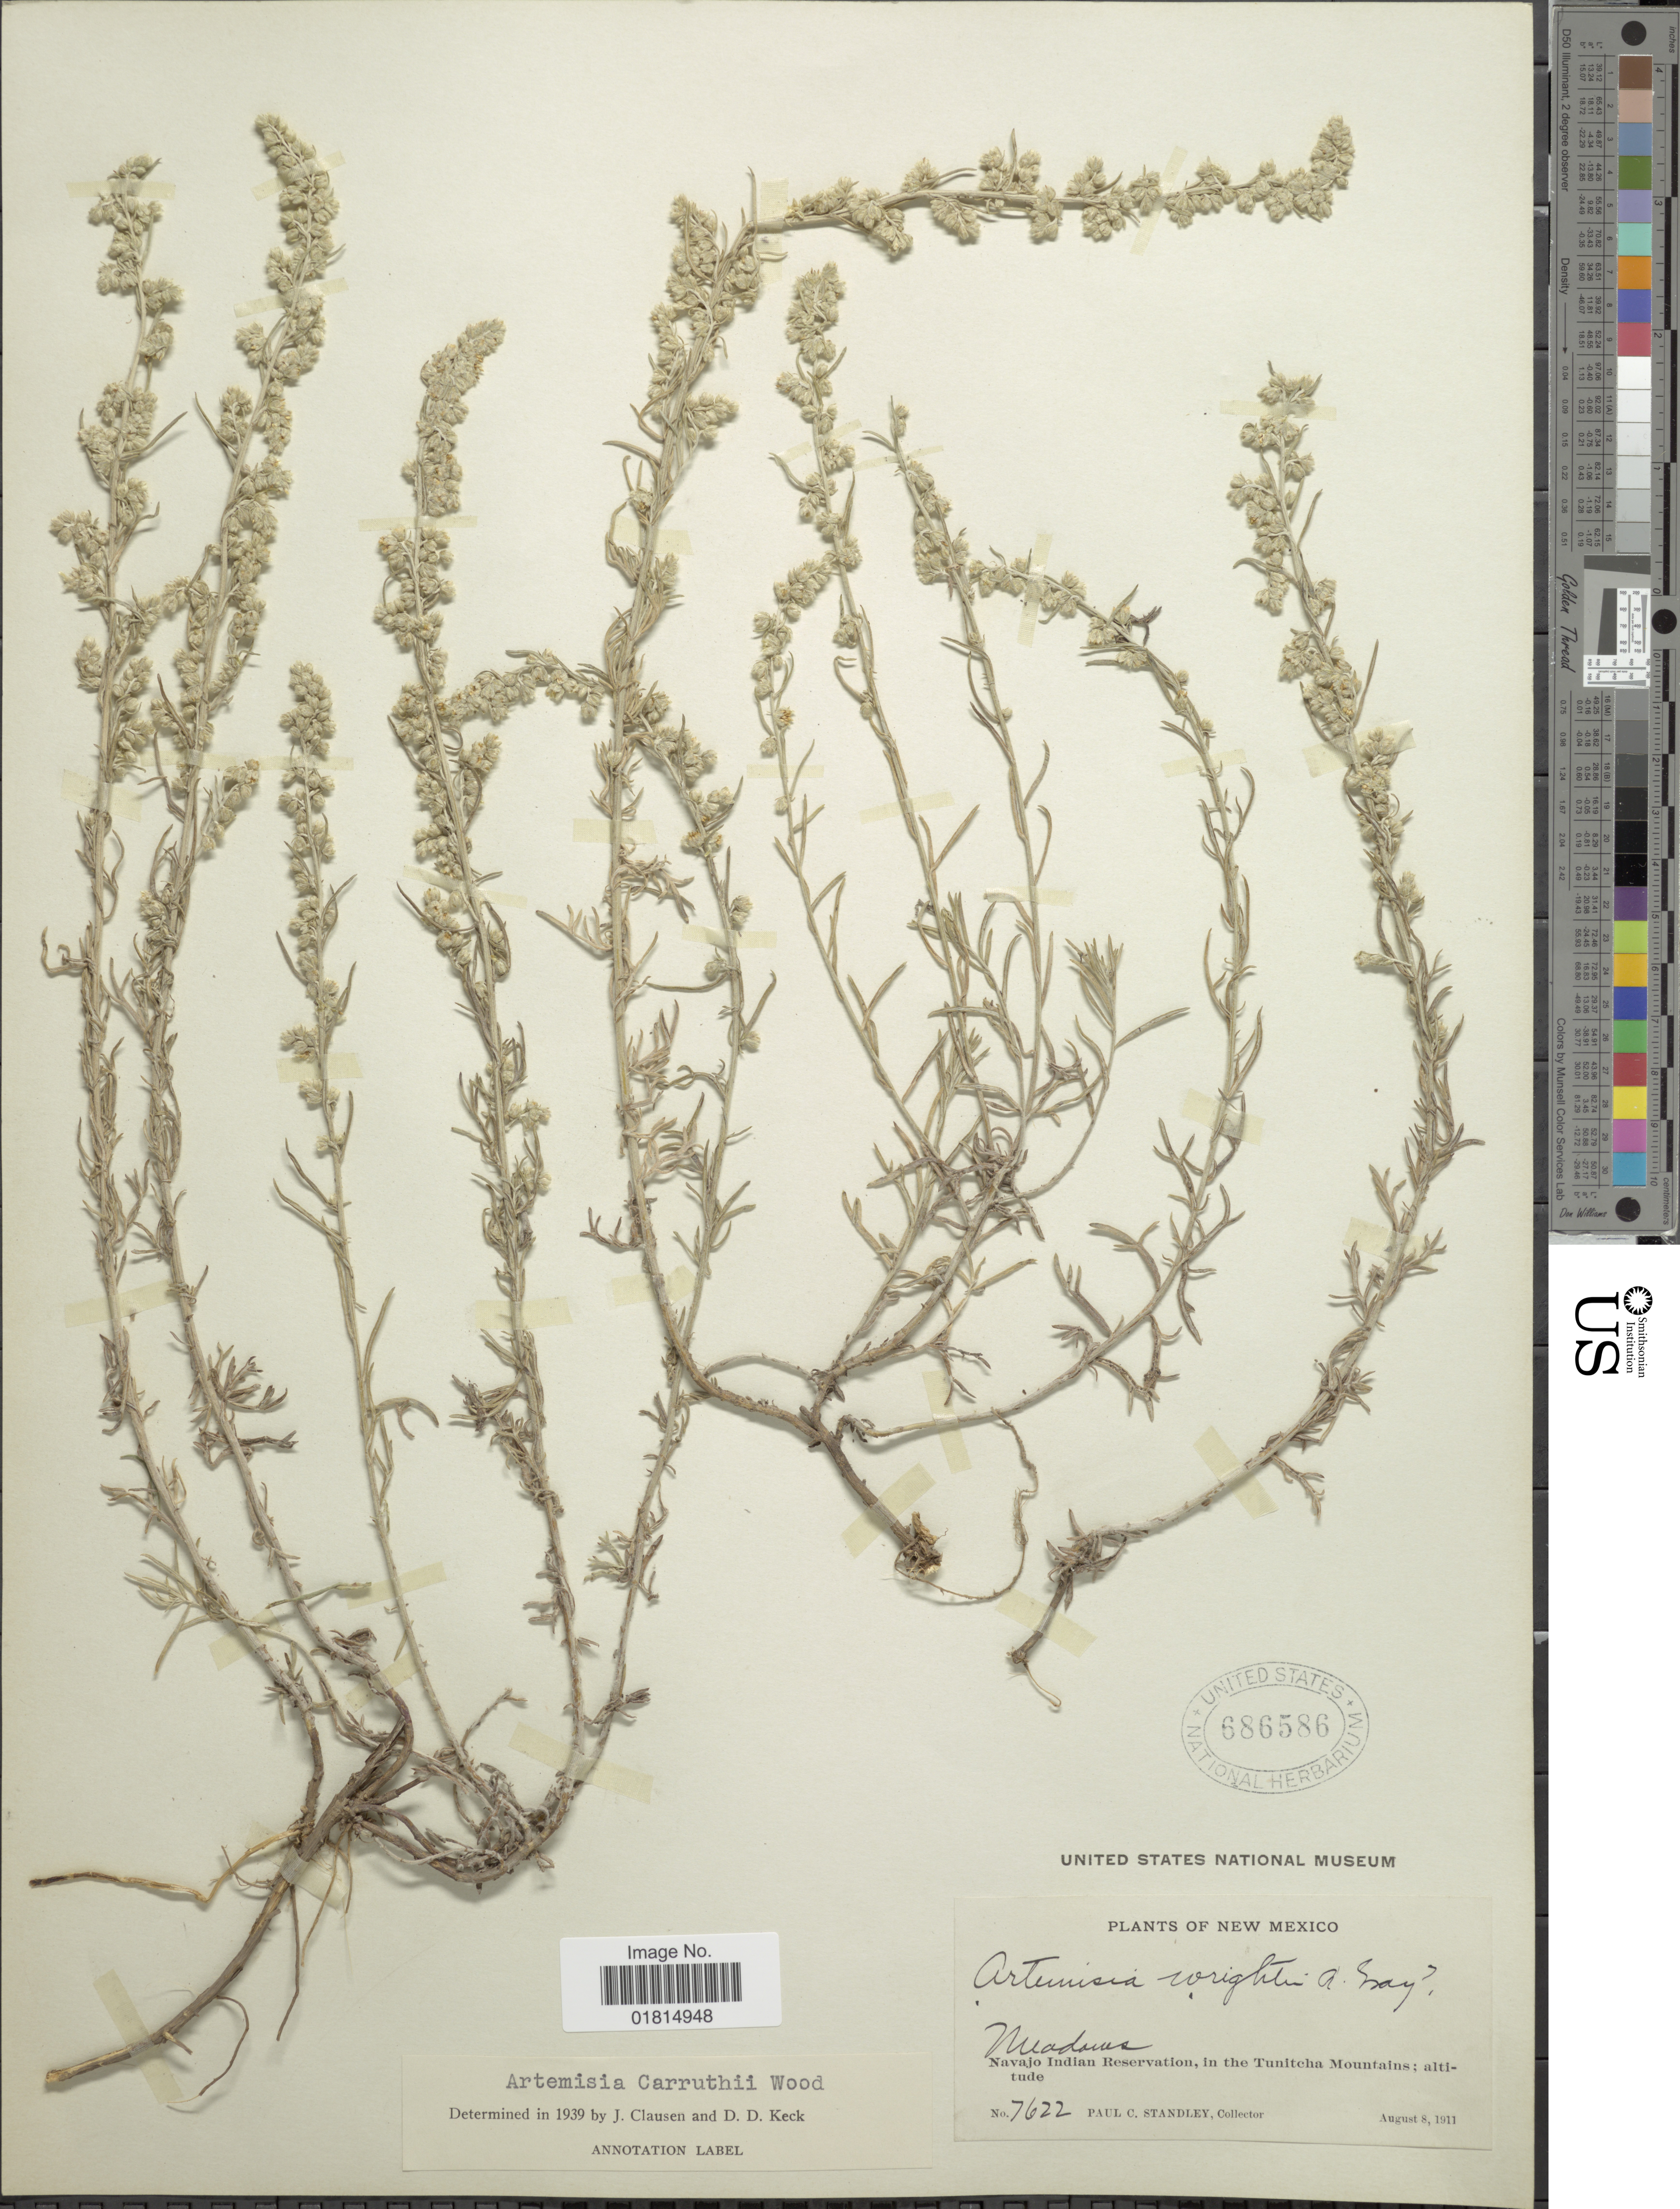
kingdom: Plantae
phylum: Tracheophyta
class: Magnoliopsida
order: Asterales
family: Asteraceae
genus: Artemisia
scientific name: Artemisia carruthii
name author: Alph. Wood ex Carruth.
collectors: P. C. Standley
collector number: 7622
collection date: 1911-08-08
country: United States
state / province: New Mexico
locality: Meadows. Navajo Indian Reservation, in the Tunitcha Mountains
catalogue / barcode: US 686586